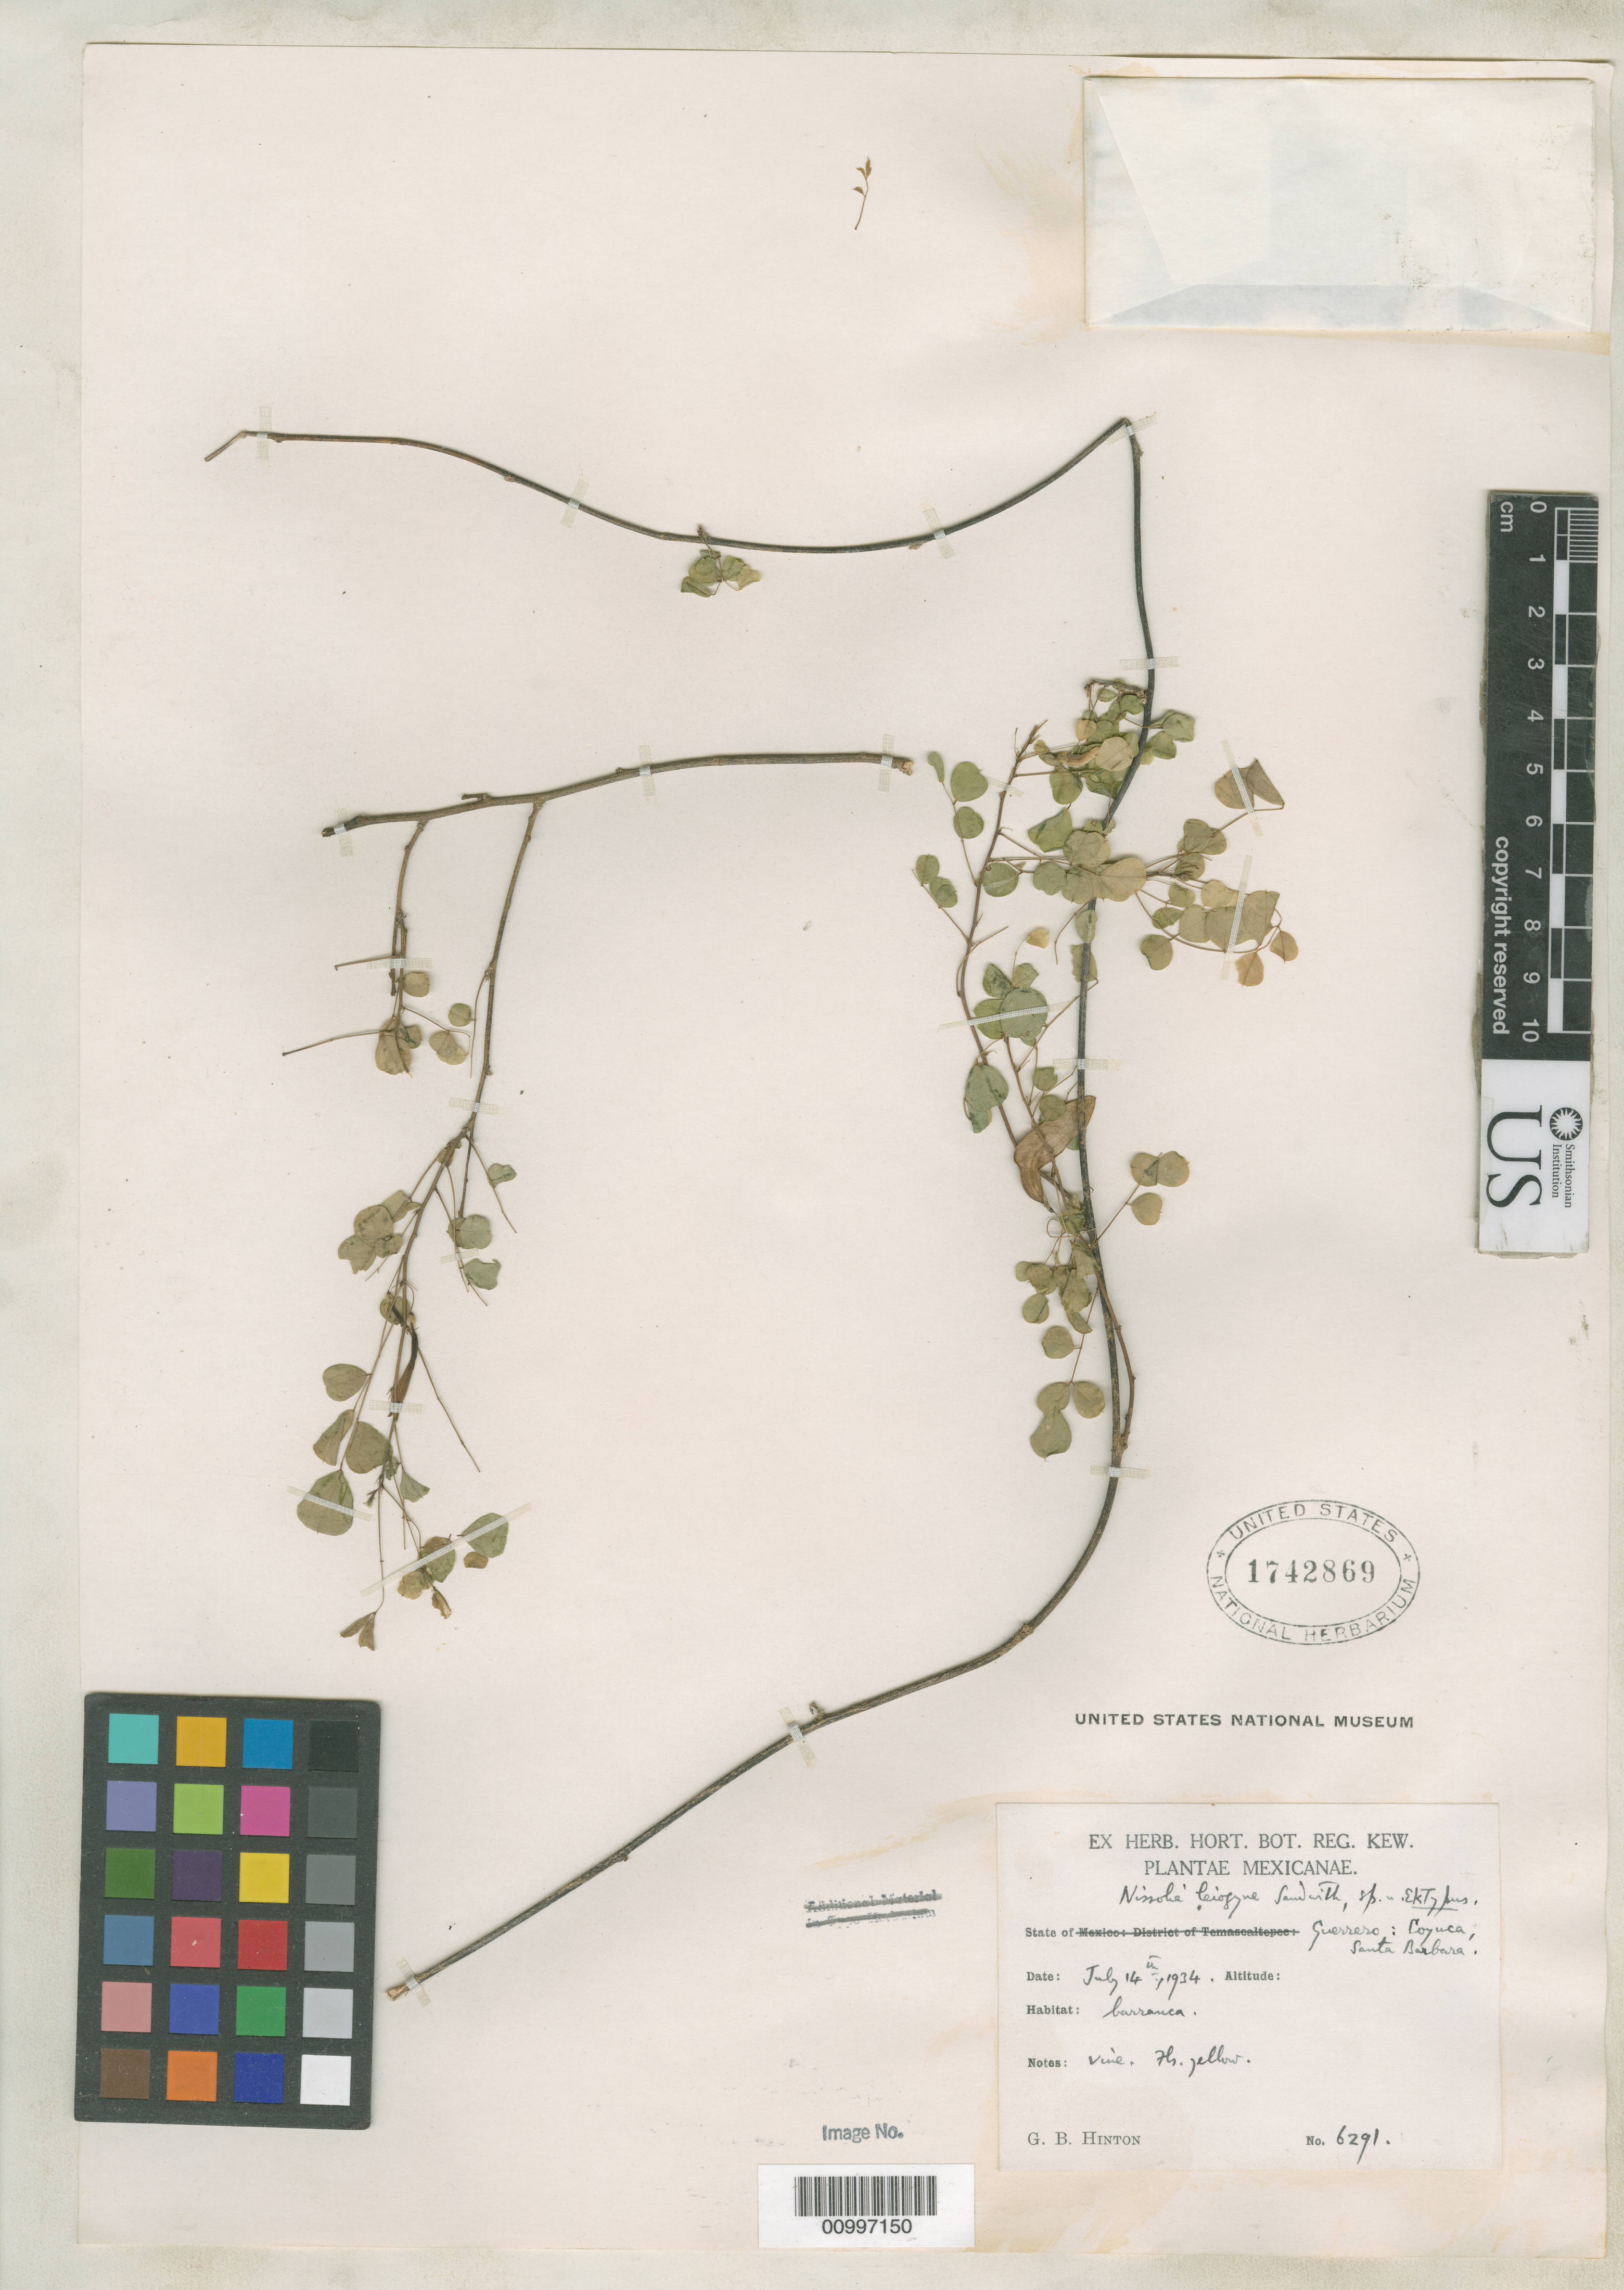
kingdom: Plantae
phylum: Tracheophyta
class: Magnoliopsida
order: Fabales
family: Fabaceae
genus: Nissolia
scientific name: Nissolia leiogyne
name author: Sandwith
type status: Isotype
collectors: G. B. Hinton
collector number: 6291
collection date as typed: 14 Jul 1934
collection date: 1934-07-14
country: Mexico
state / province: Guerrero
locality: Coyuca, Santa Barbara.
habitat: Barranca.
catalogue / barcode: US 1742869